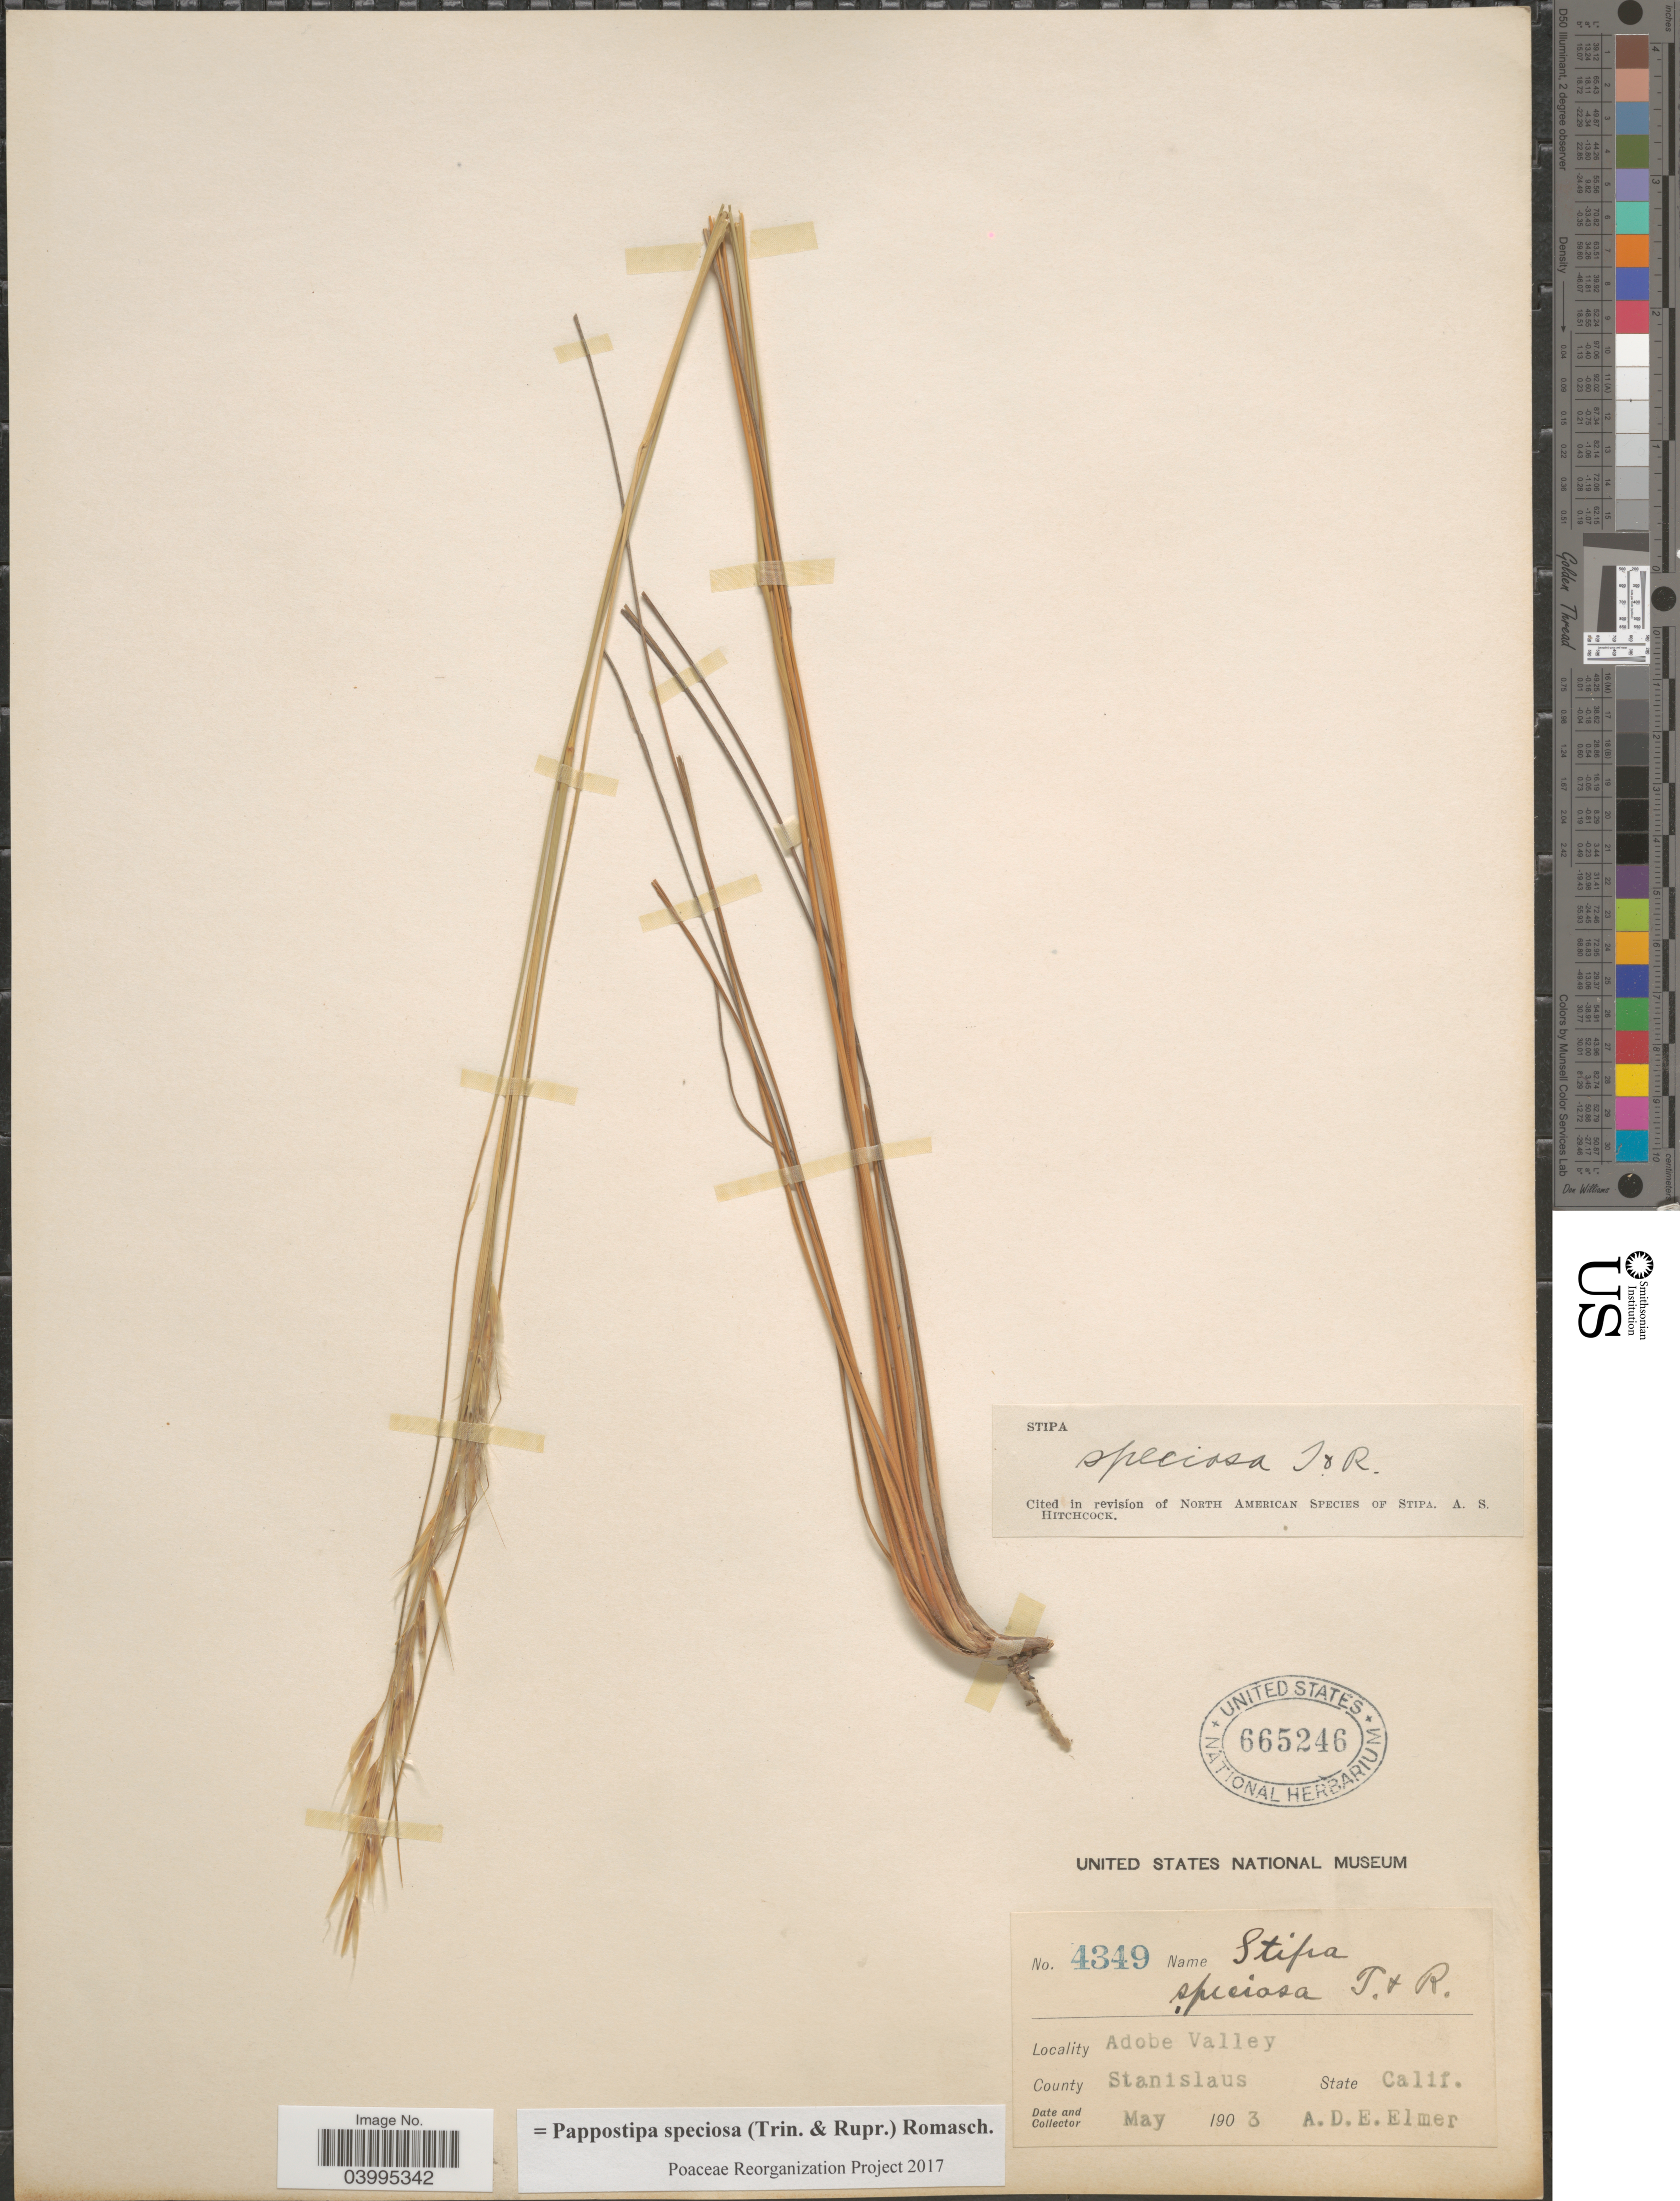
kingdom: Plantae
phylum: Tracheophyta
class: Liliopsida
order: Poales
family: Poaceae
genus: Pappostipa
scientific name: Pappostipa speciosa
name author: (Trin. & Rupr.) Romasch.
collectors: A. D. E. Elmer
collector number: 4349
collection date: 1903-05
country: United States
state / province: California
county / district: Stanislaus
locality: Adobe Valley. County Stanislaus.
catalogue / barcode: US 665246